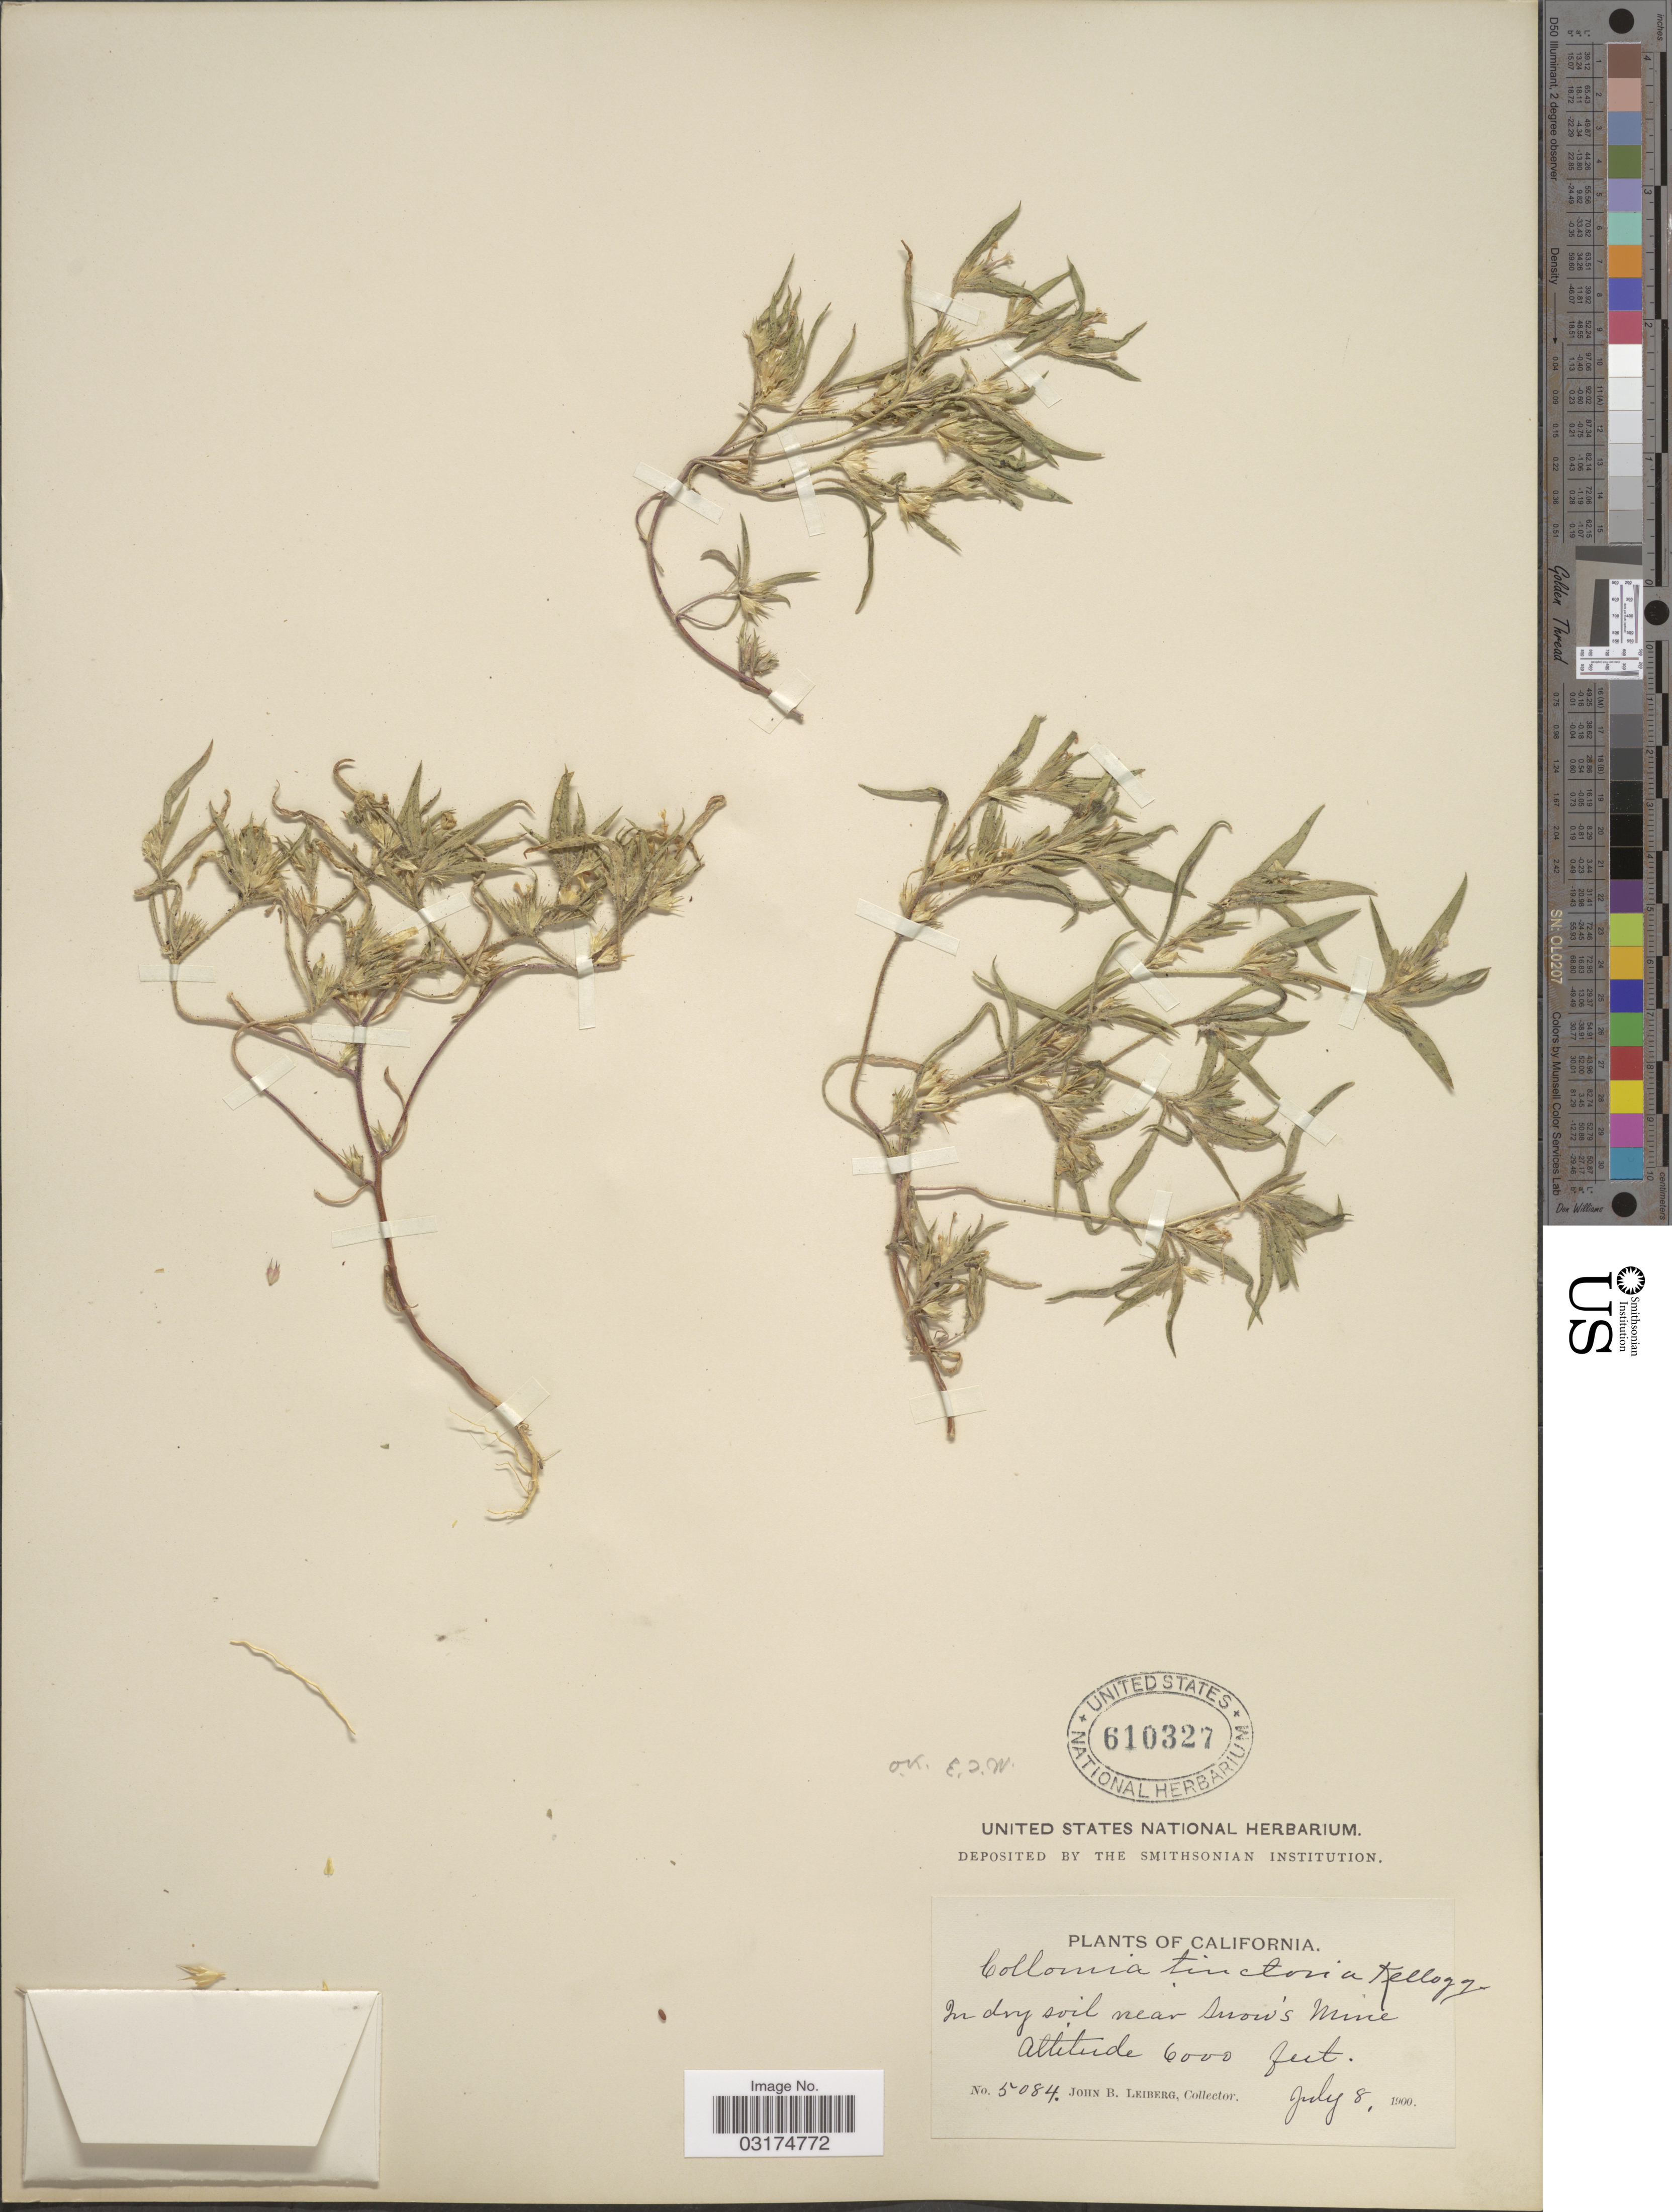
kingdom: Plantae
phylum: Tracheophyta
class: Magnoliopsida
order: Ericales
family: Polemoniaceae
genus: Collomia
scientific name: Collomia tinctoria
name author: Kellogg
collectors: J. B. Leiberg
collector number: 5084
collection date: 1900-07-08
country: United States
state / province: California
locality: In dry soil near Snow's Mine.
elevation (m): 1829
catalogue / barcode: US 610327